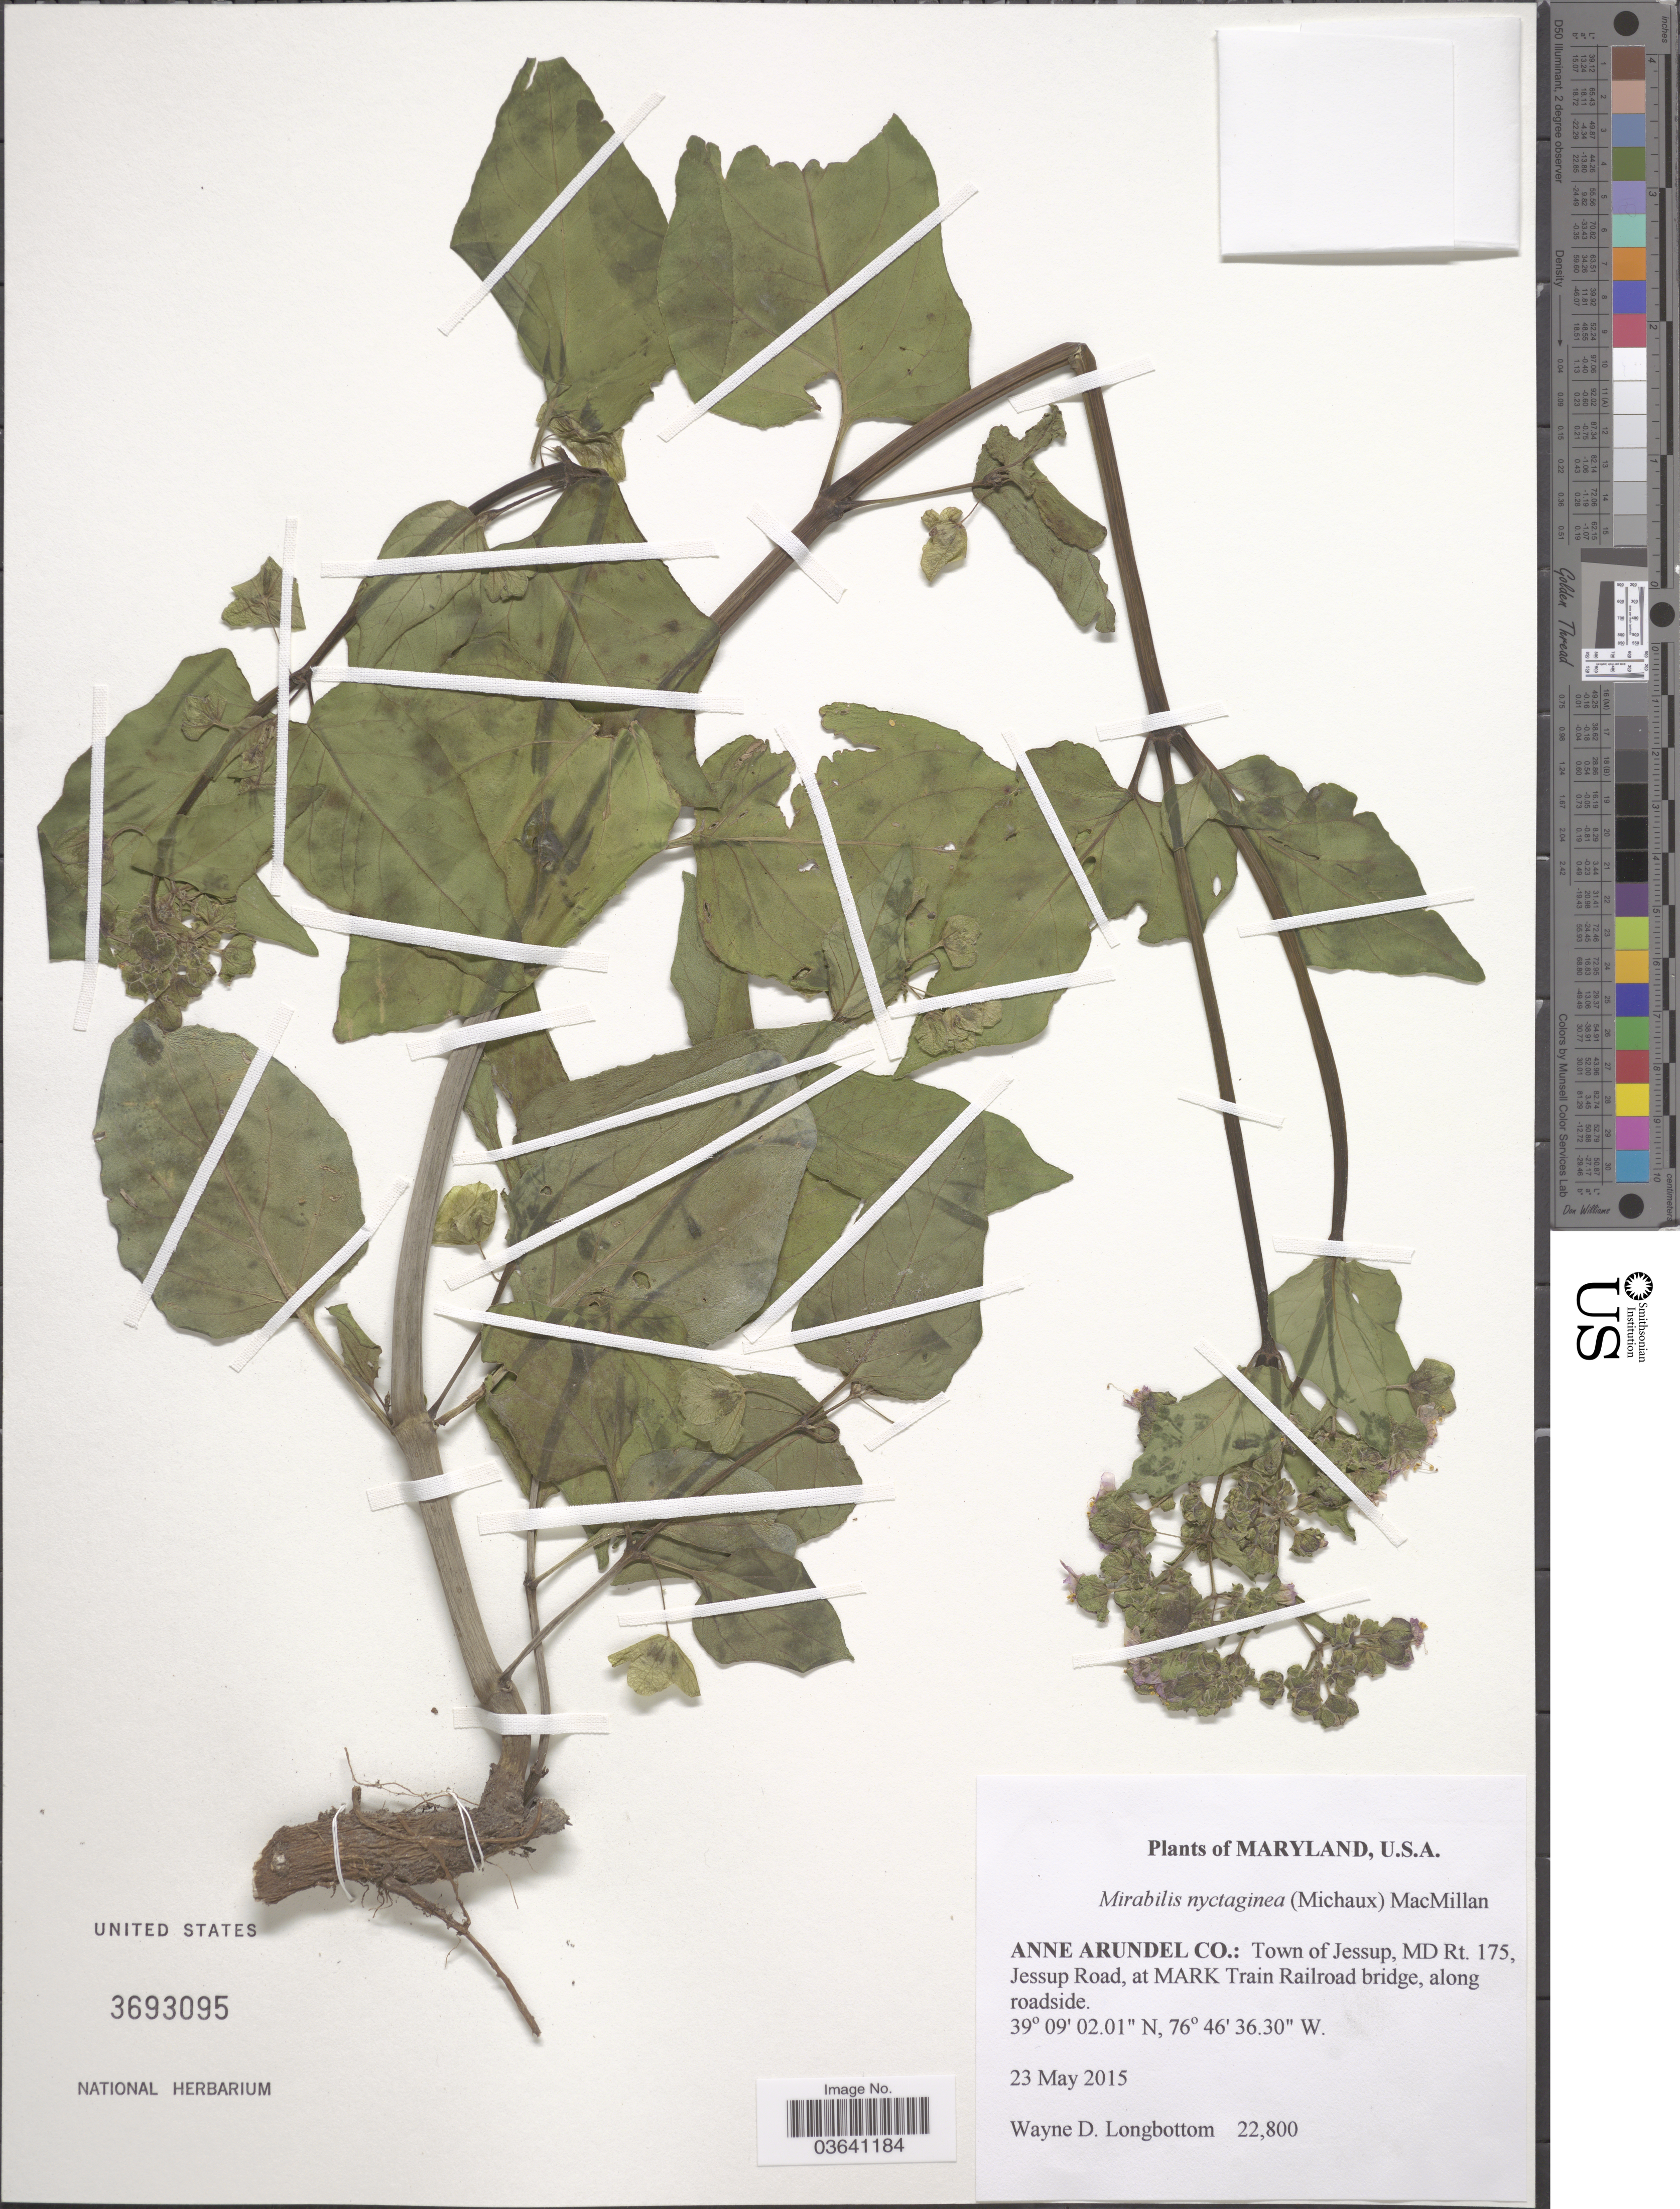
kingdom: Plantae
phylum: Tracheophyta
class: Magnoliopsida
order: Caryophyllales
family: Nyctaginaceae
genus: Mirabilis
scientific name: Mirabilis nyctaginea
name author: (Michx.) MacMill.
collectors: W. D. Longbottom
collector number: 22800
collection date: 2015-05-23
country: United States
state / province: Maryland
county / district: Anne Arundel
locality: Anne Arundel Co.: Town of Jessup, MD Rt. 175, Jessup Road, at Mark Trail Railroad bridge, along roadside.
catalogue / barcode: US 3693095